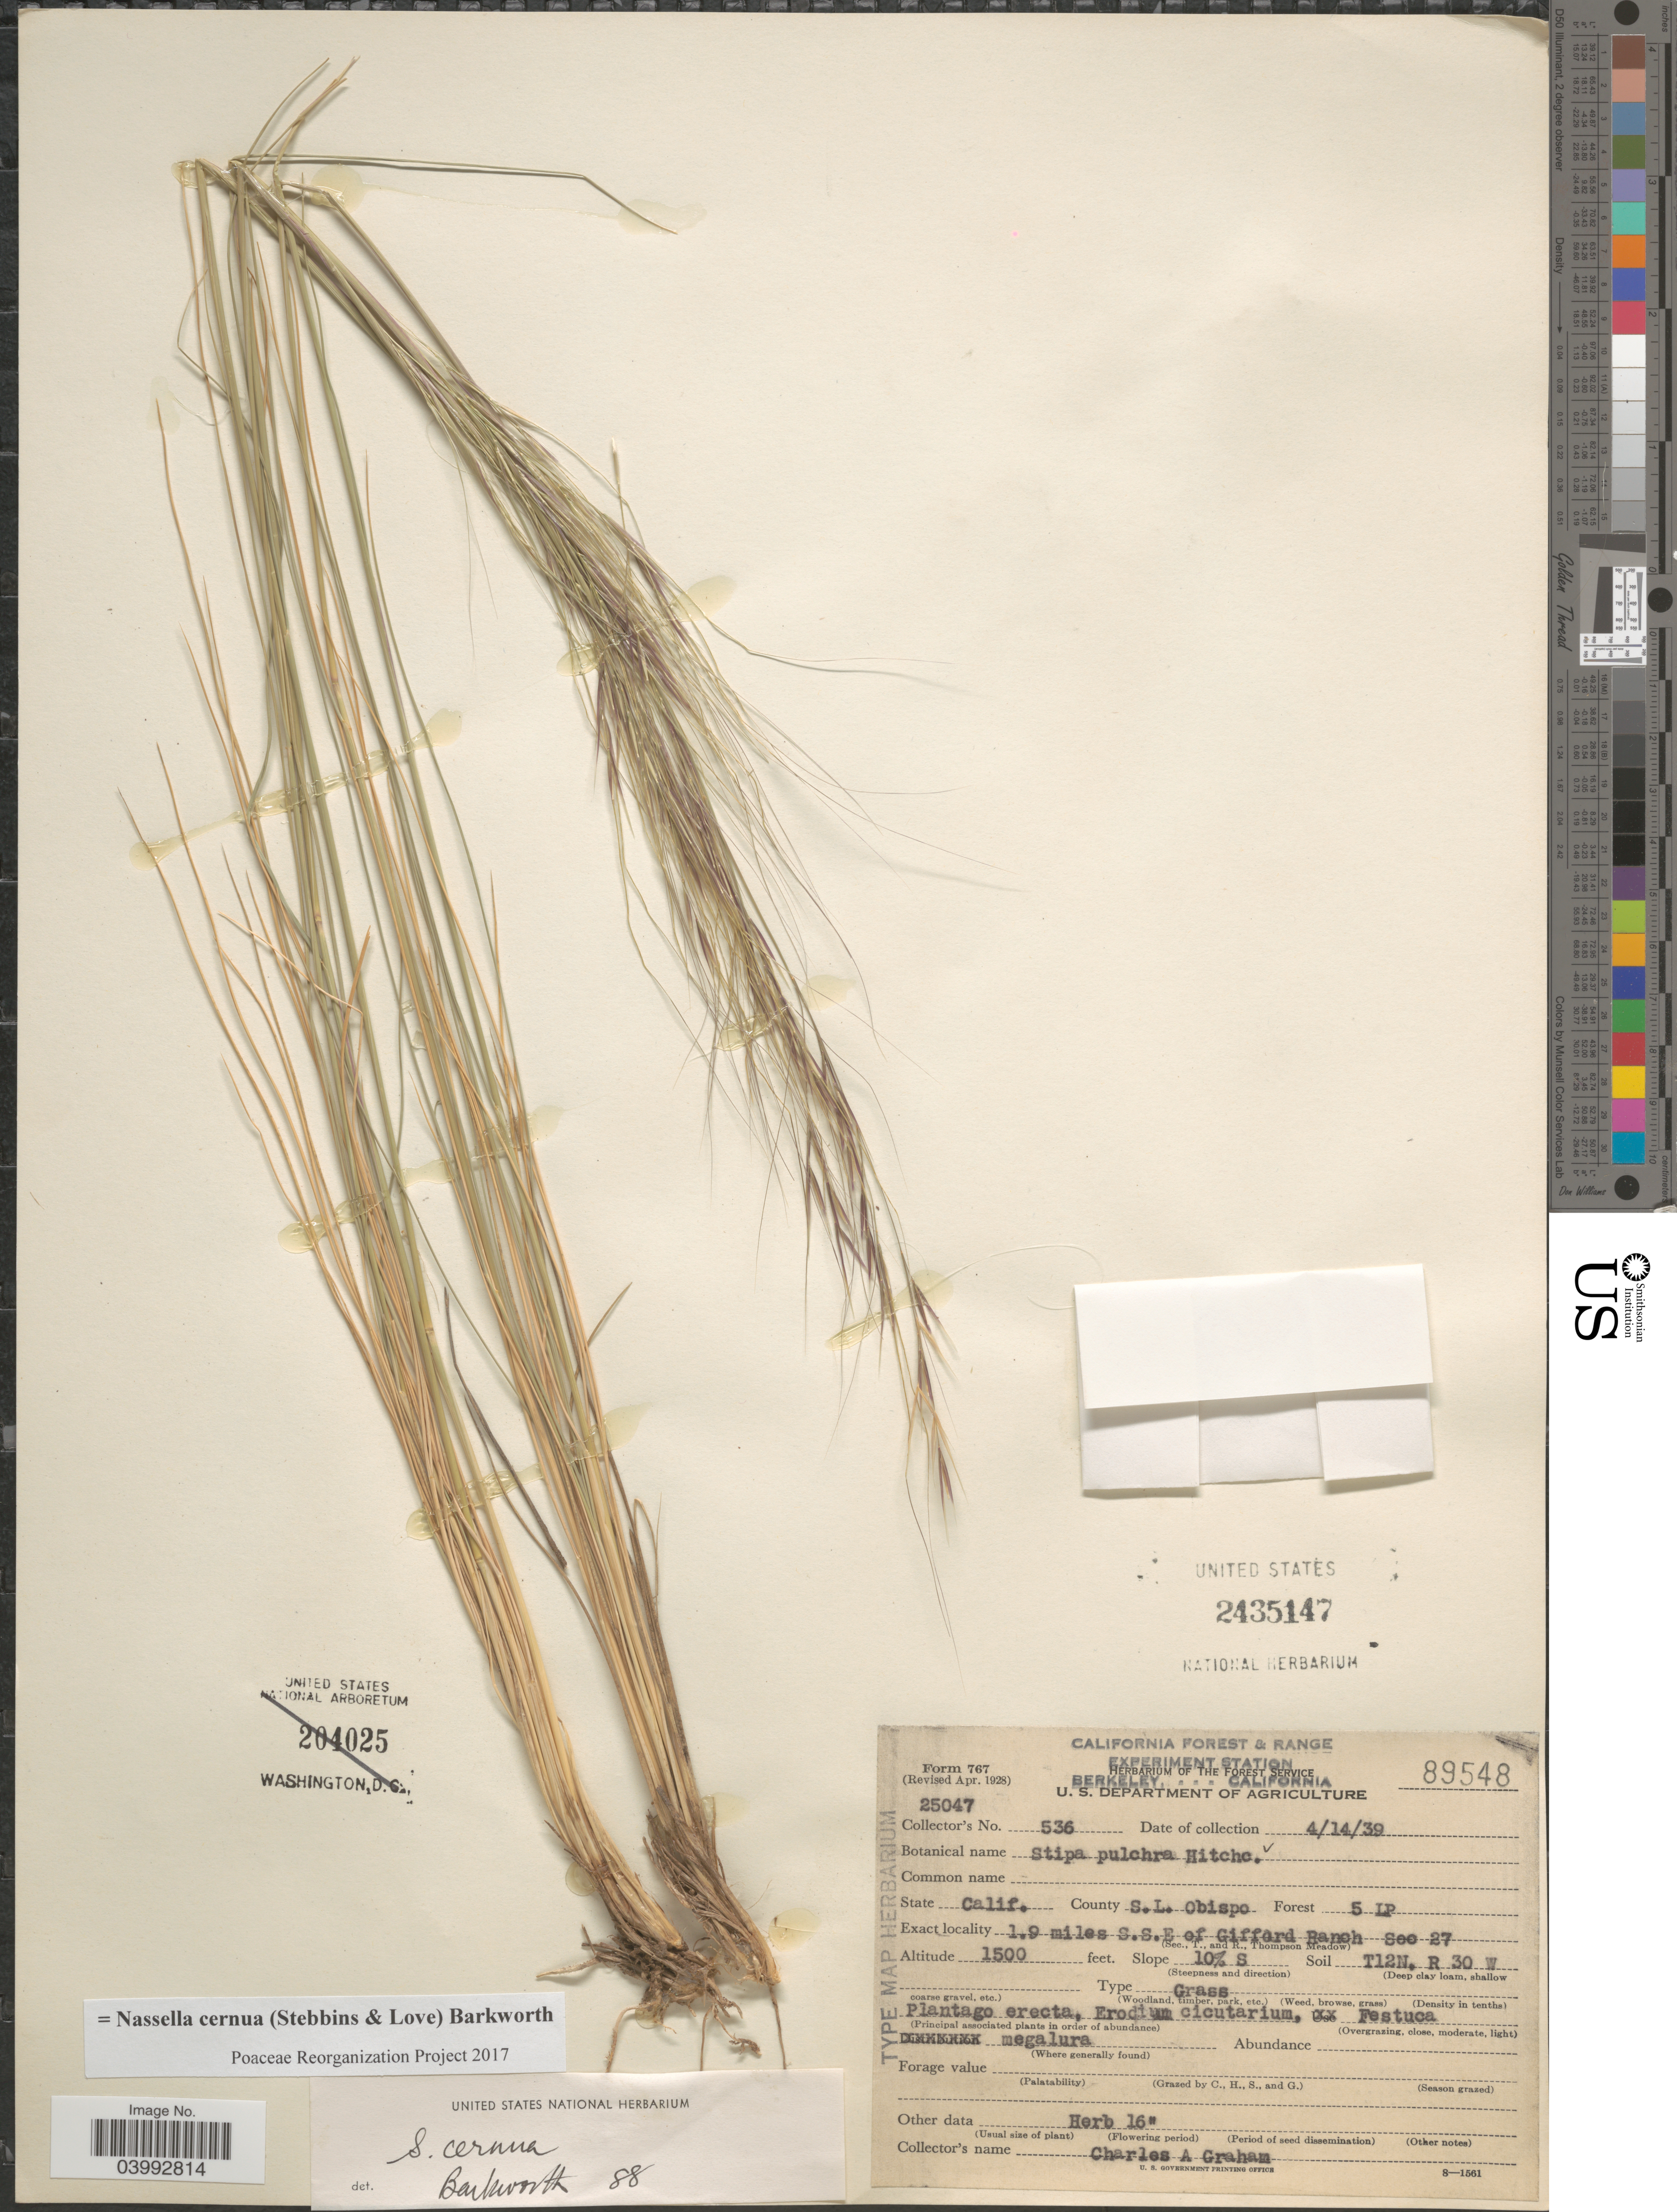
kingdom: Plantae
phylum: Tracheophyta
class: Liliopsida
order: Poales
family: Poaceae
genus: Nassella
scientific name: Nassella cernua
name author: (Stebbins & Love) Barkworth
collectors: C. Graham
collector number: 536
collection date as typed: Transcribed d/m/y: 14/4/39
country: United States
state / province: California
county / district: San Luis Obispo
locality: County S.L. Obispo. Forest 5 LP. 1.9 miles S.S.E of Gifford Ranch Sec 27 T12N, R 30 W.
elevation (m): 457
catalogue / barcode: US 2435147